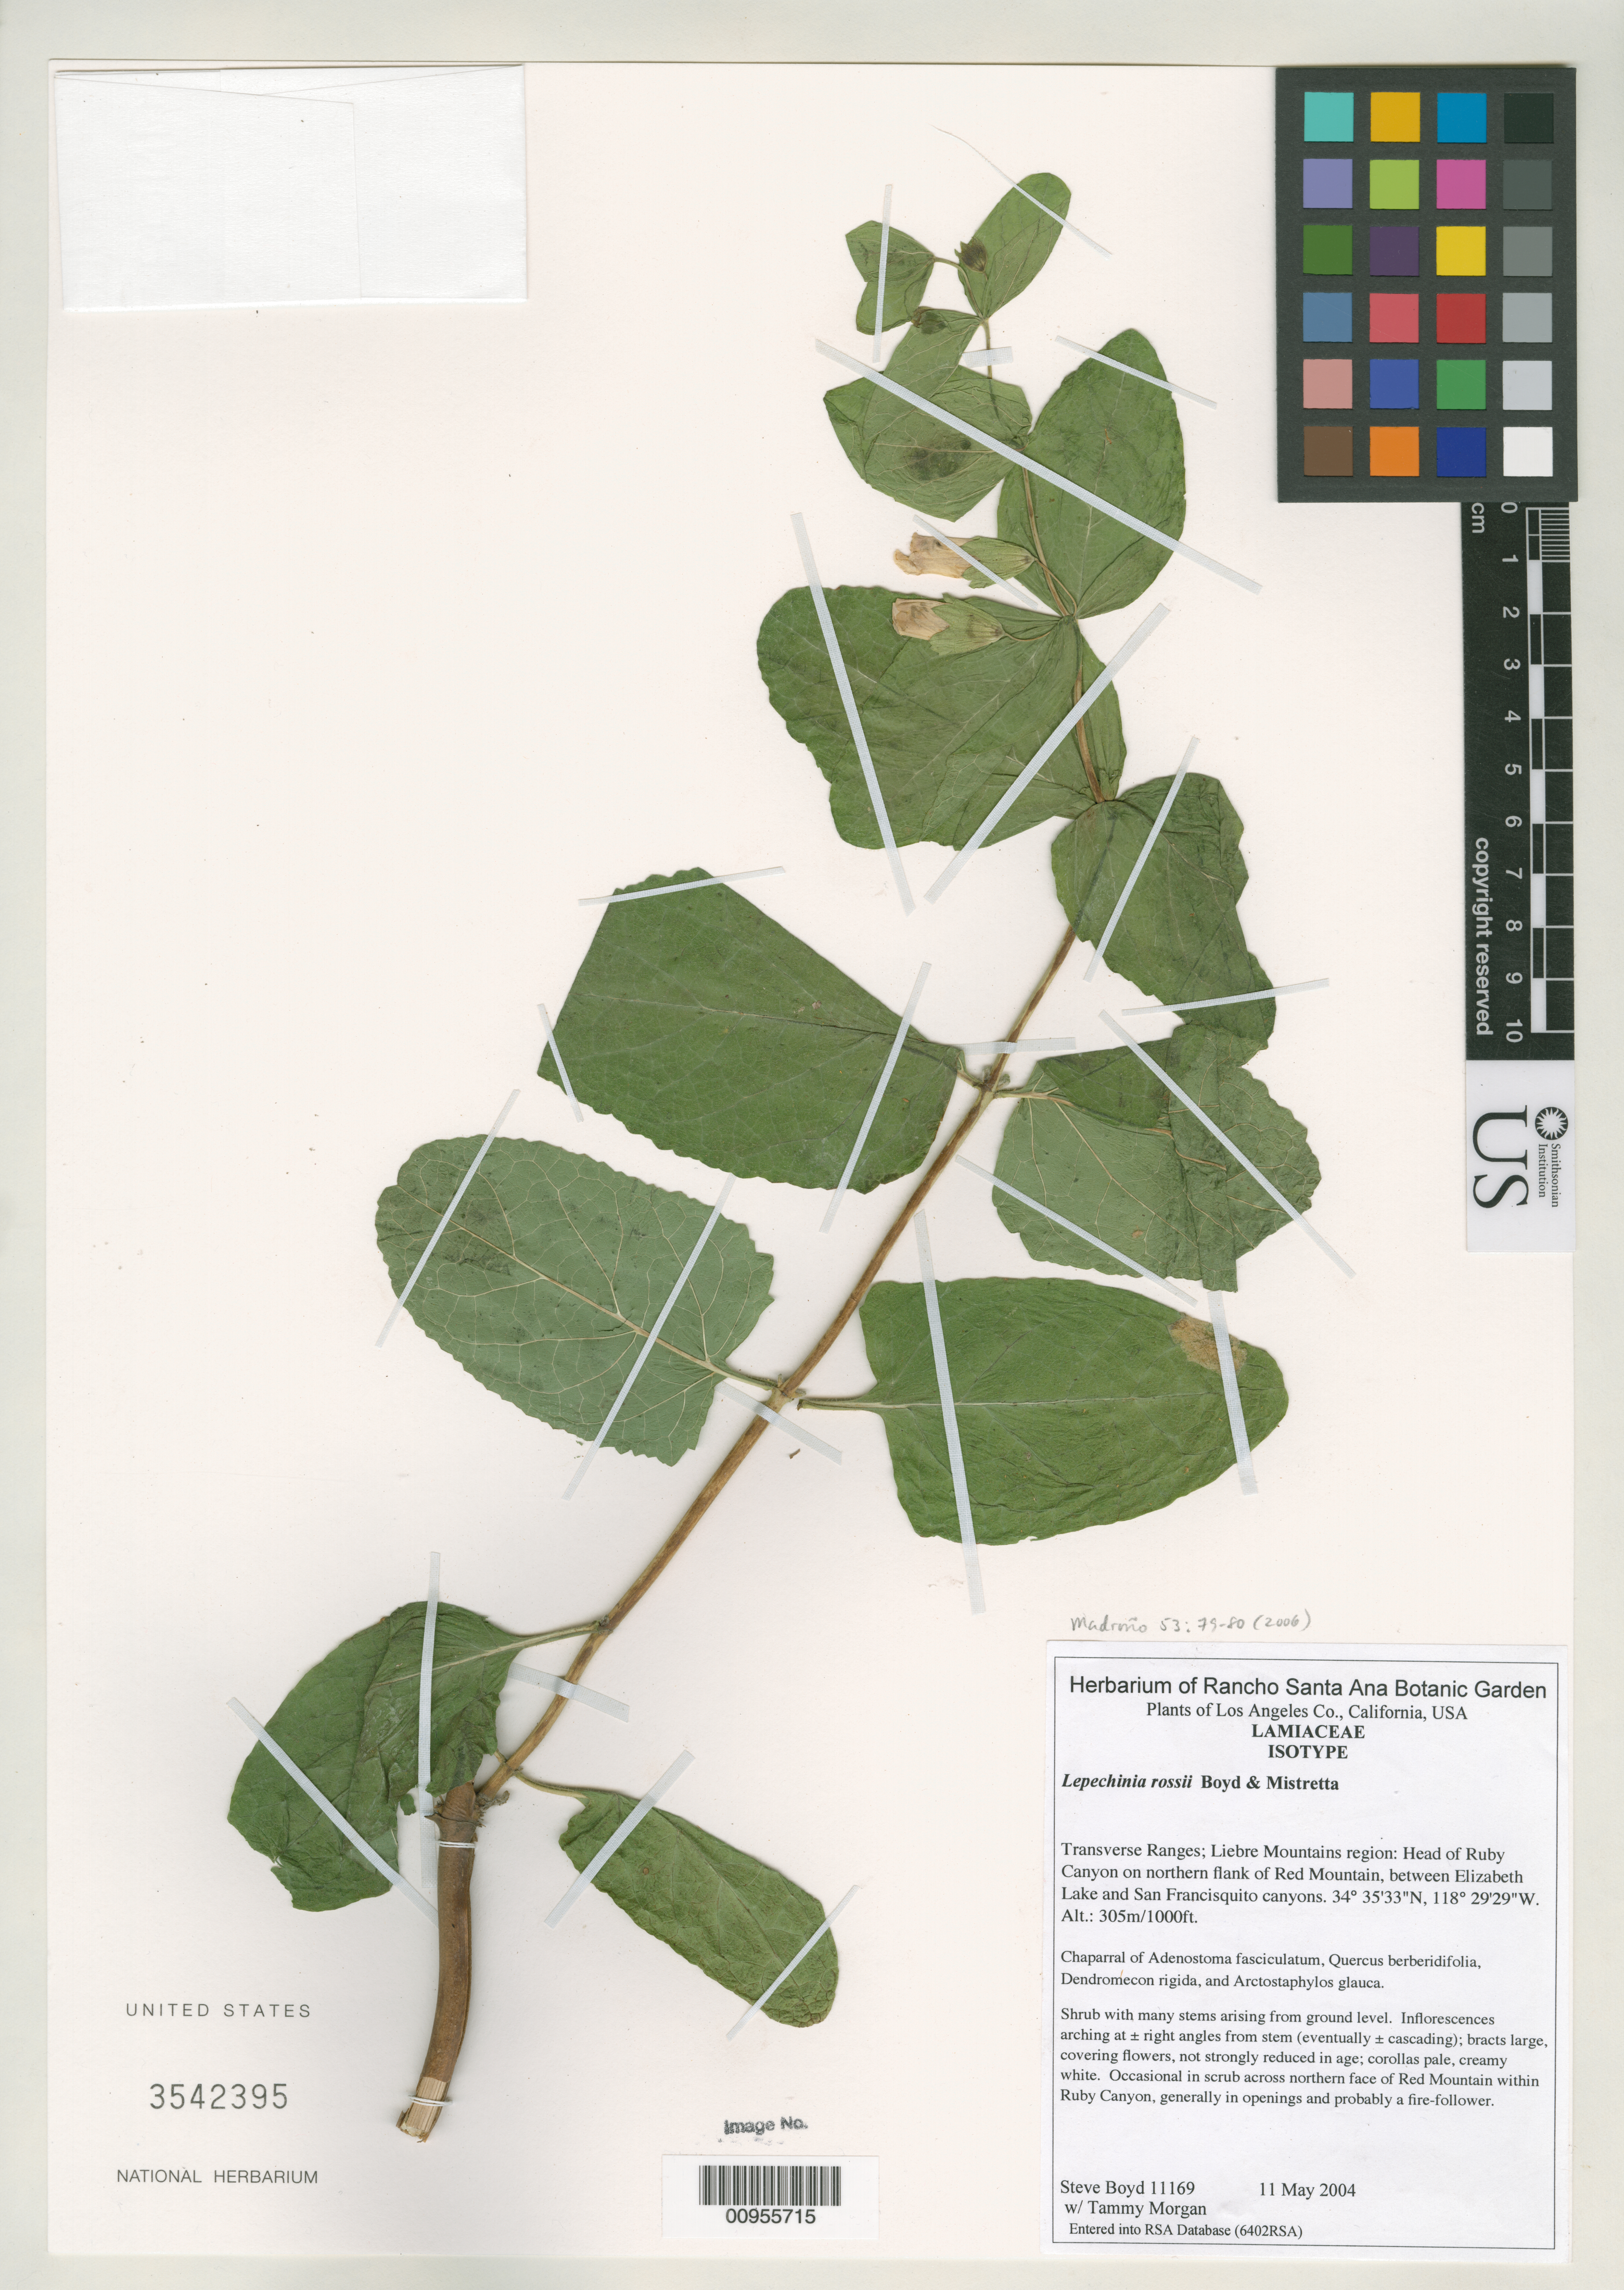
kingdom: Plantae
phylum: Tracheophyta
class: Magnoliopsida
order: Lamiales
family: Lamiaceae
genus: Lepechinia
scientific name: Lepechinia rossii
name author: Boyd & Mistretta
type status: Isotype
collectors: S. Boyd & T. Morgan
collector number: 11169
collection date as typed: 11 May 2004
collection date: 2004-05-11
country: United States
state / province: California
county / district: Los Angeles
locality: Transverse Ranges; Liebre Mountains region; head of Ruby Canyon on northern flank of Red Mountain, etween Elizabeth Lake and San Francisquito canyons.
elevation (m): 305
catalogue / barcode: US 3542395